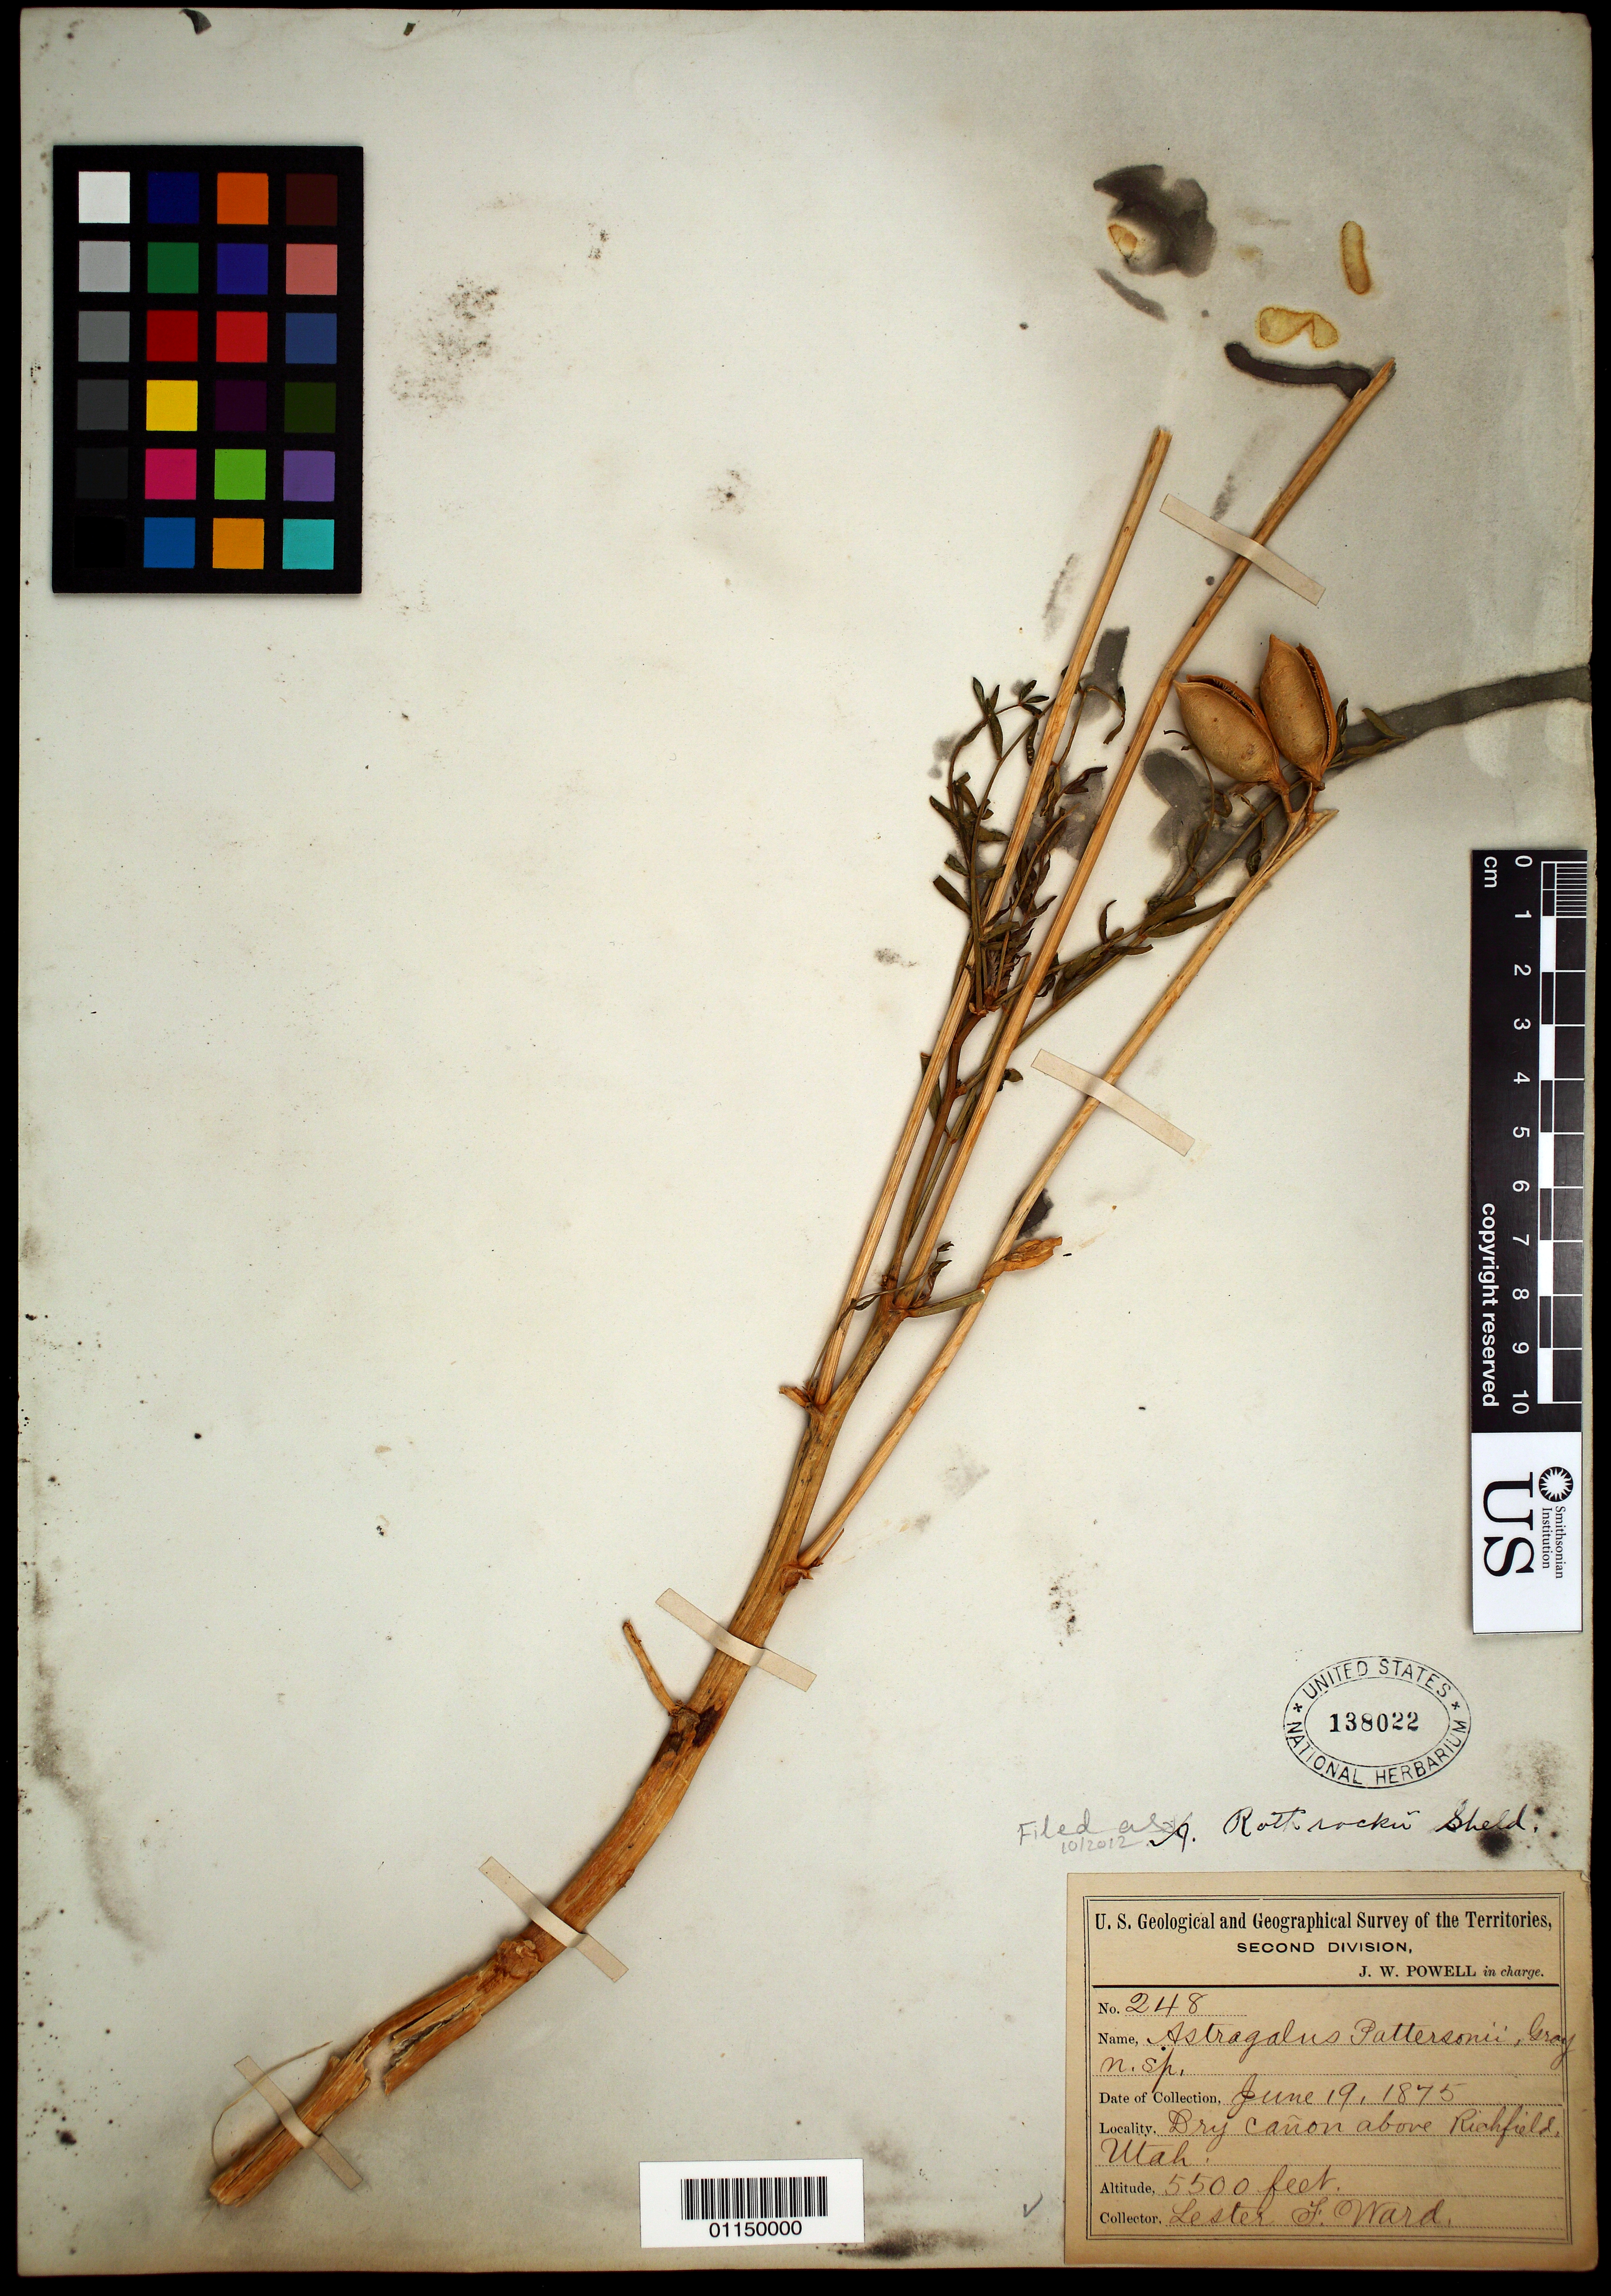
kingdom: Plantae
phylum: Tracheophyta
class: Magnoliopsida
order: Fabales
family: Fabaceae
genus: Astragalus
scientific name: Astragalus rothrockii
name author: E. Sheld.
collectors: L. F. Ward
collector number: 248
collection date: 1875-06-19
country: United States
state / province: Utah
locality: Dry Canyon above Richfield.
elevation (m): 1676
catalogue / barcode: US 138022